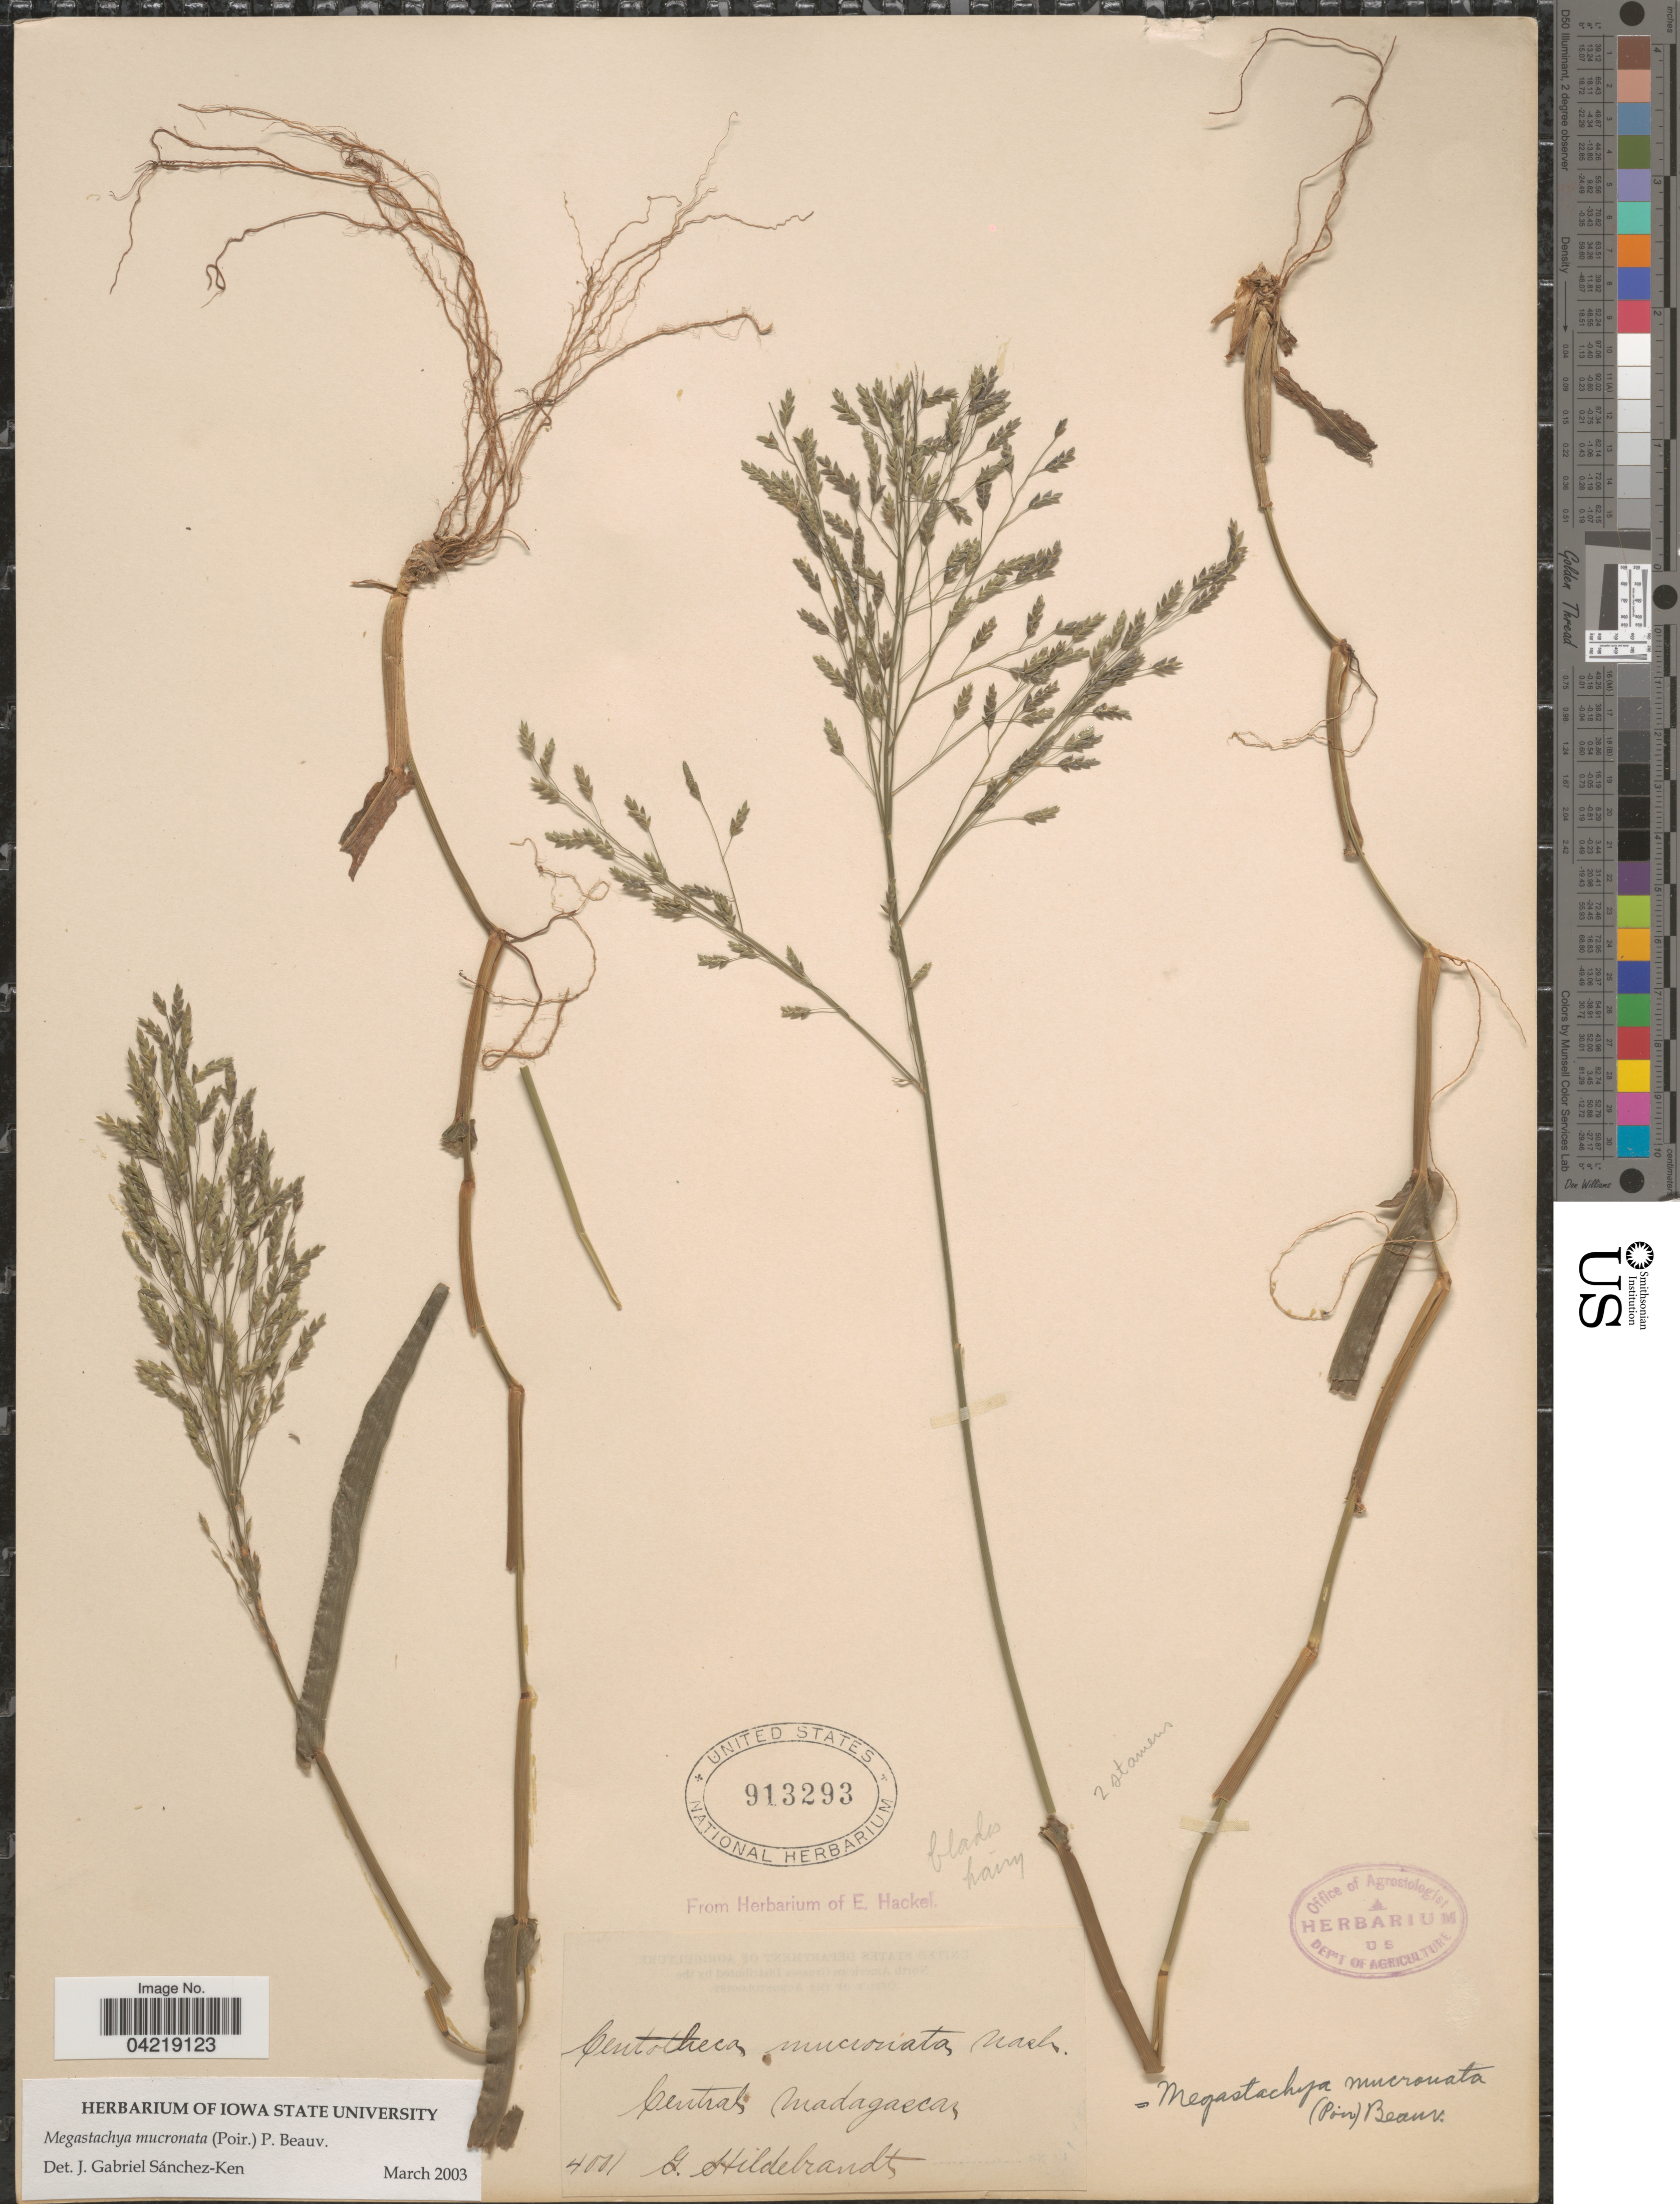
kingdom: Plantae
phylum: Tracheophyta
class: Liliopsida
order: Poales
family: Poaceae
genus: Megastachya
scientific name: Megastachya mucronata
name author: (Poir.) P. Beauv.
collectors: J. Hildebrandt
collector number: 4001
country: Madagascar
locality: Central Madagascar.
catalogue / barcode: US 913293